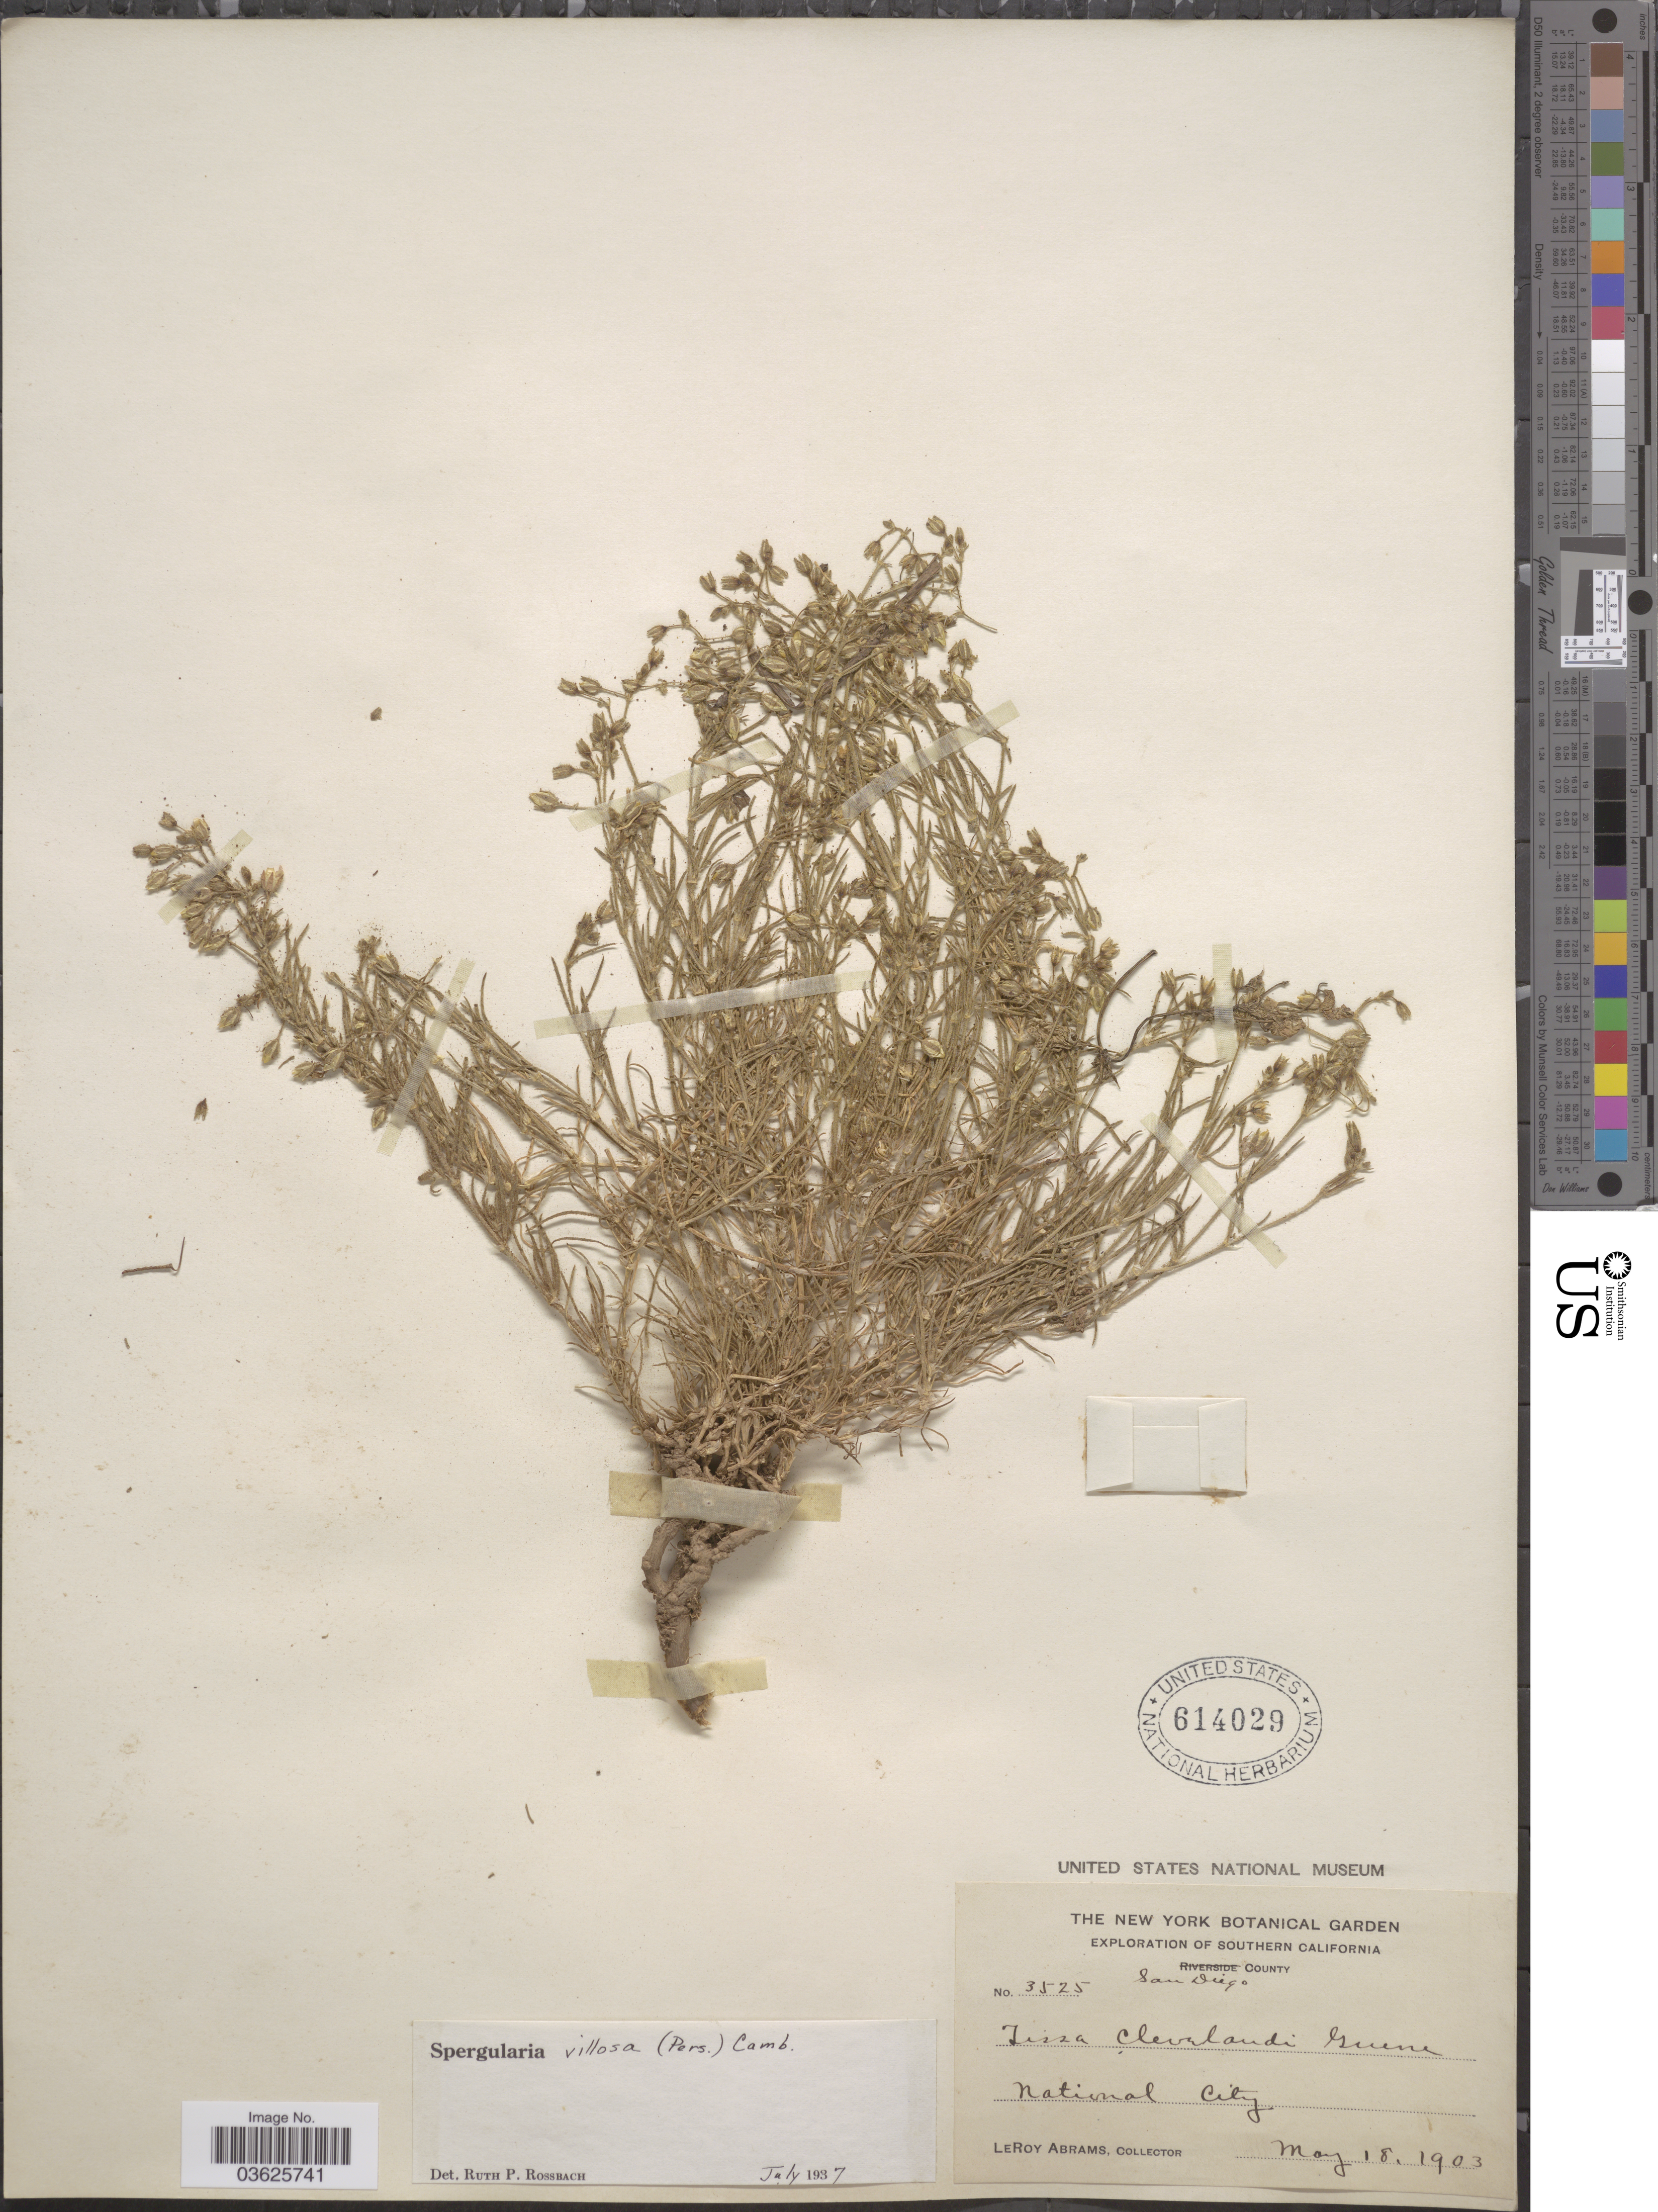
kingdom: Plantae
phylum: Tracheophyta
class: Magnoliopsida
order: Caryophyllales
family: Caryophyllaceae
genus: Spergularia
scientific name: Spergularia villosa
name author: (Pers.) Cambess.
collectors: L. Abrams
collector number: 3525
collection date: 1903-05-18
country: United States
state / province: California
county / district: San Diego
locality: Southern California. San Diego County. National City.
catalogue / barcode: US 614029